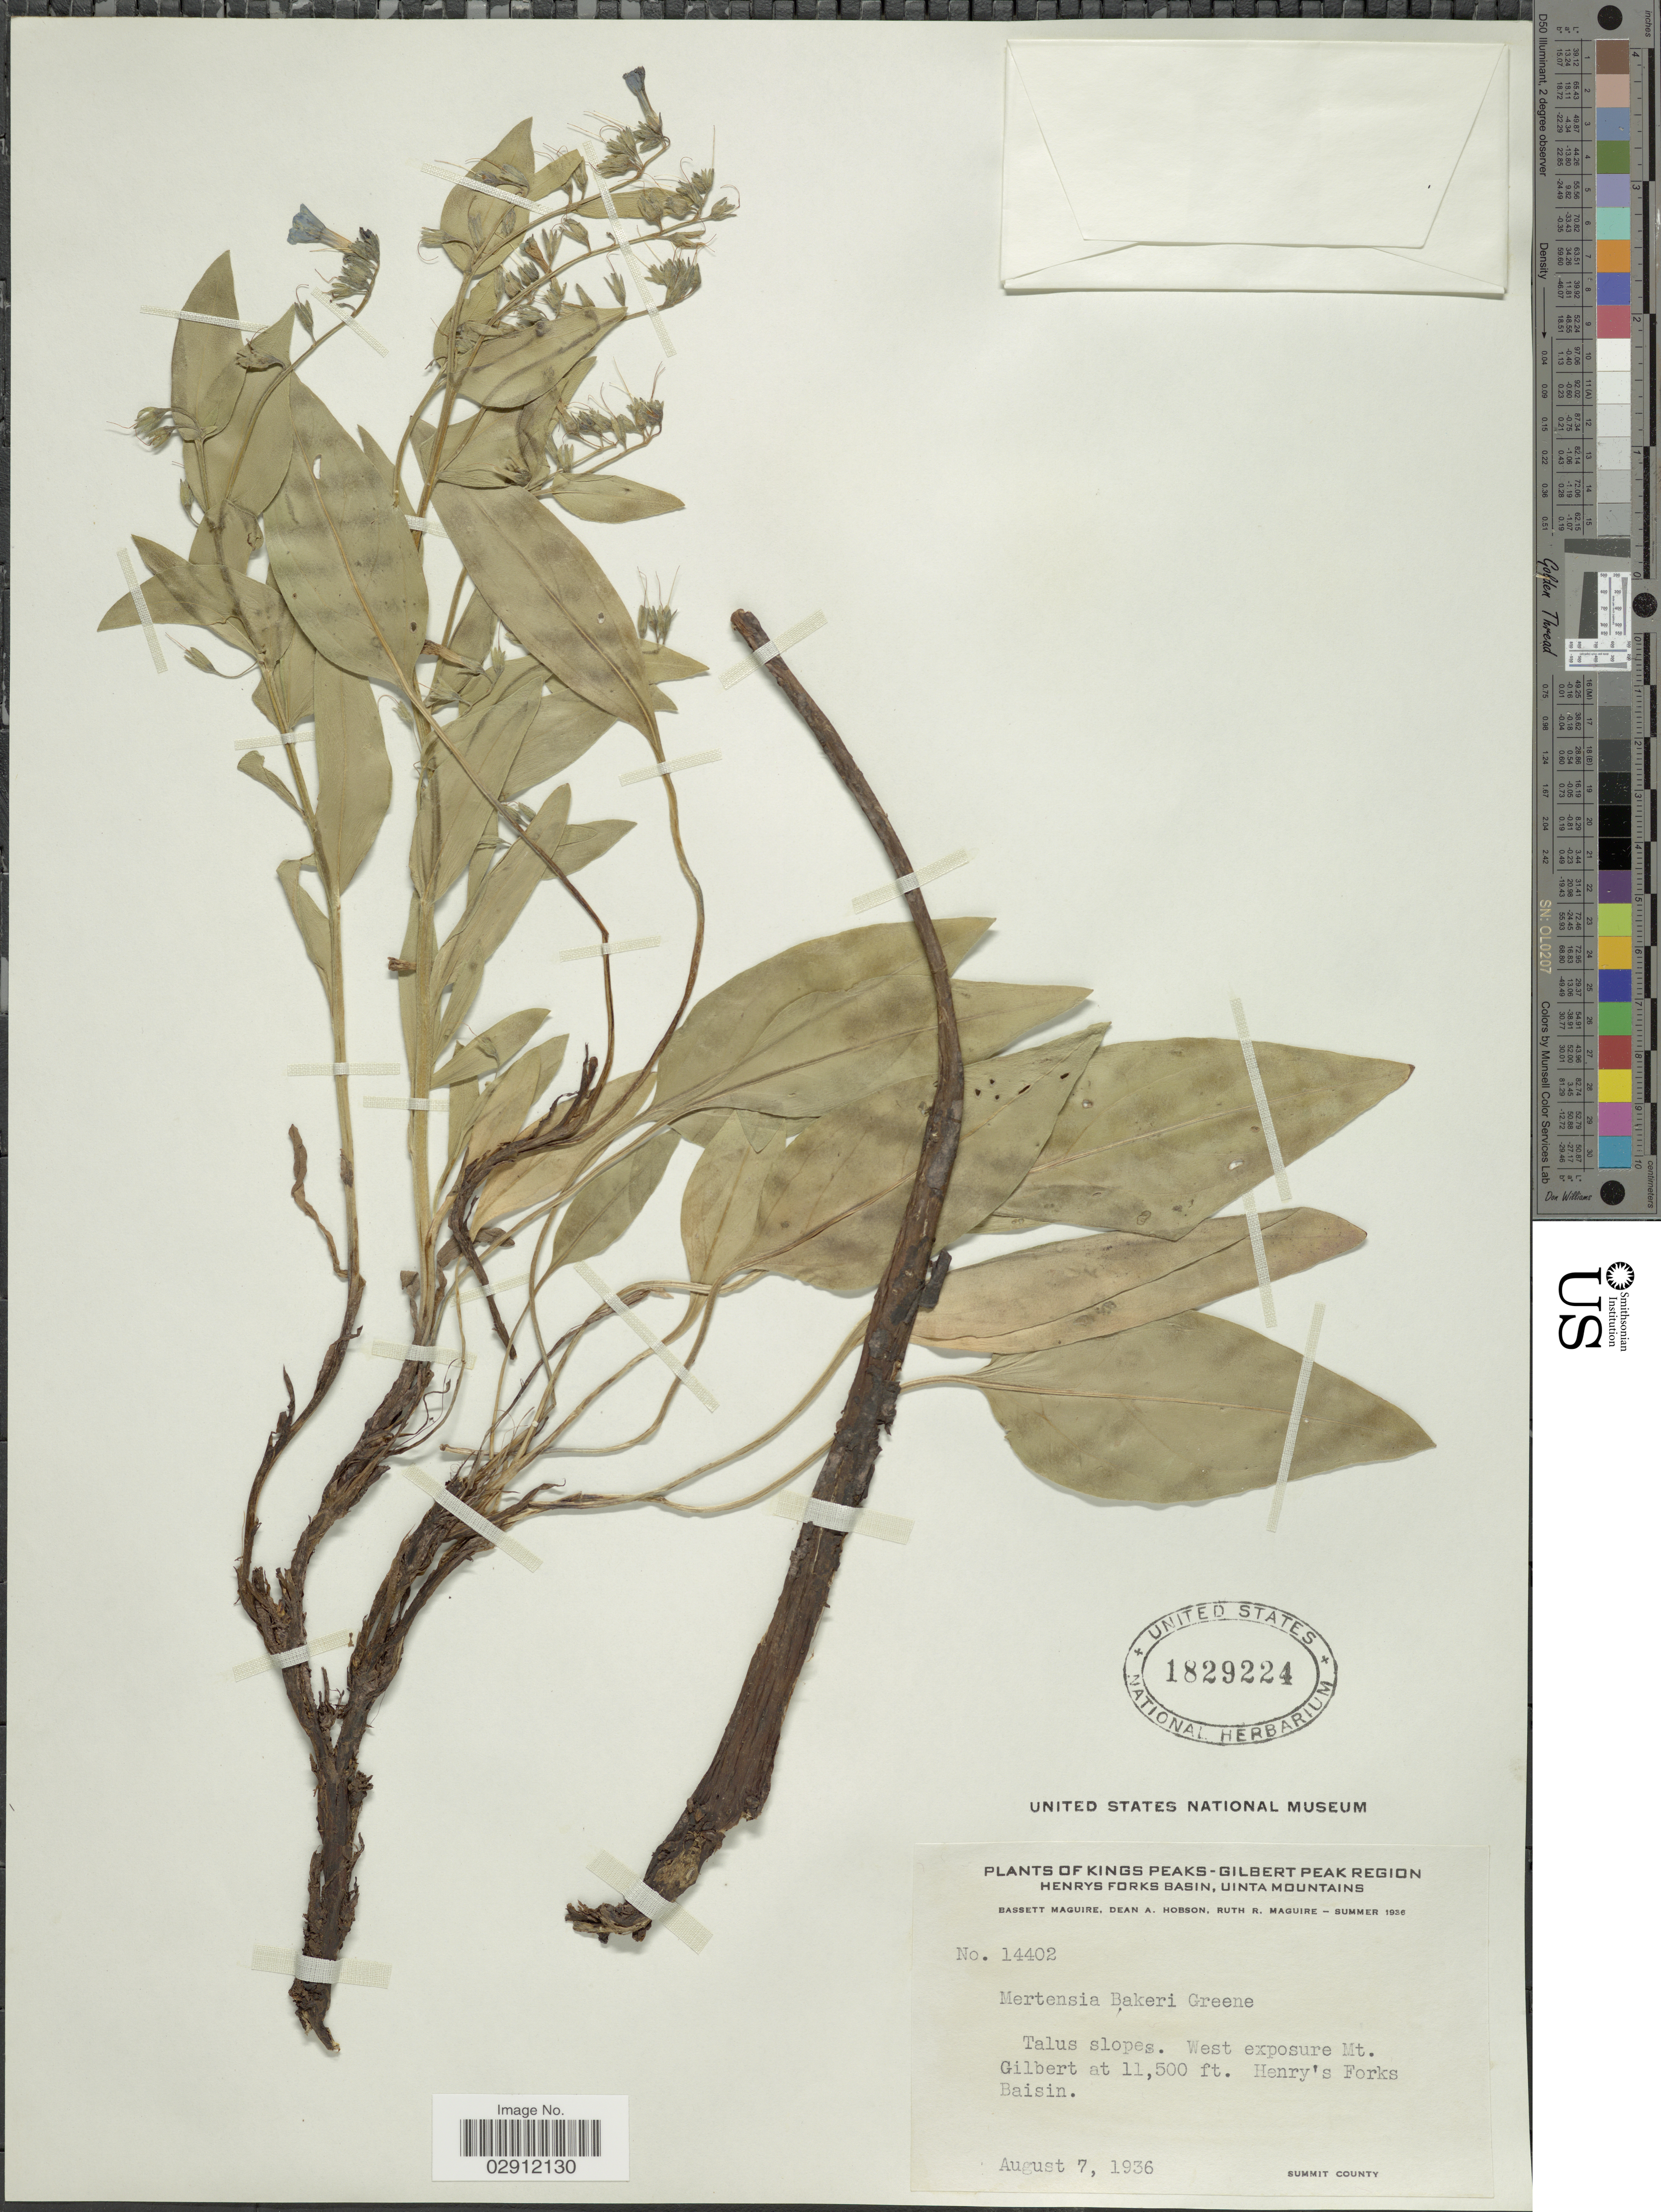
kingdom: Plantae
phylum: Tracheophyta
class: Magnoliopsida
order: Boraginales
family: Boraginaceae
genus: Mertensia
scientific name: Mertensia bakeri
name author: Greene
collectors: B. Maguire, D. Hobson & R. R. Maguire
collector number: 14402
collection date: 1936-08-07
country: United States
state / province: Utah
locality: Kings Peaks-Gilbert Peak Region. Henrys Forks Basin, Uinta Mountains. West exposure Mt. Gilbert. Henry's Forks Baisin. Summit County.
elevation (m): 3505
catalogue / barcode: US 1829224